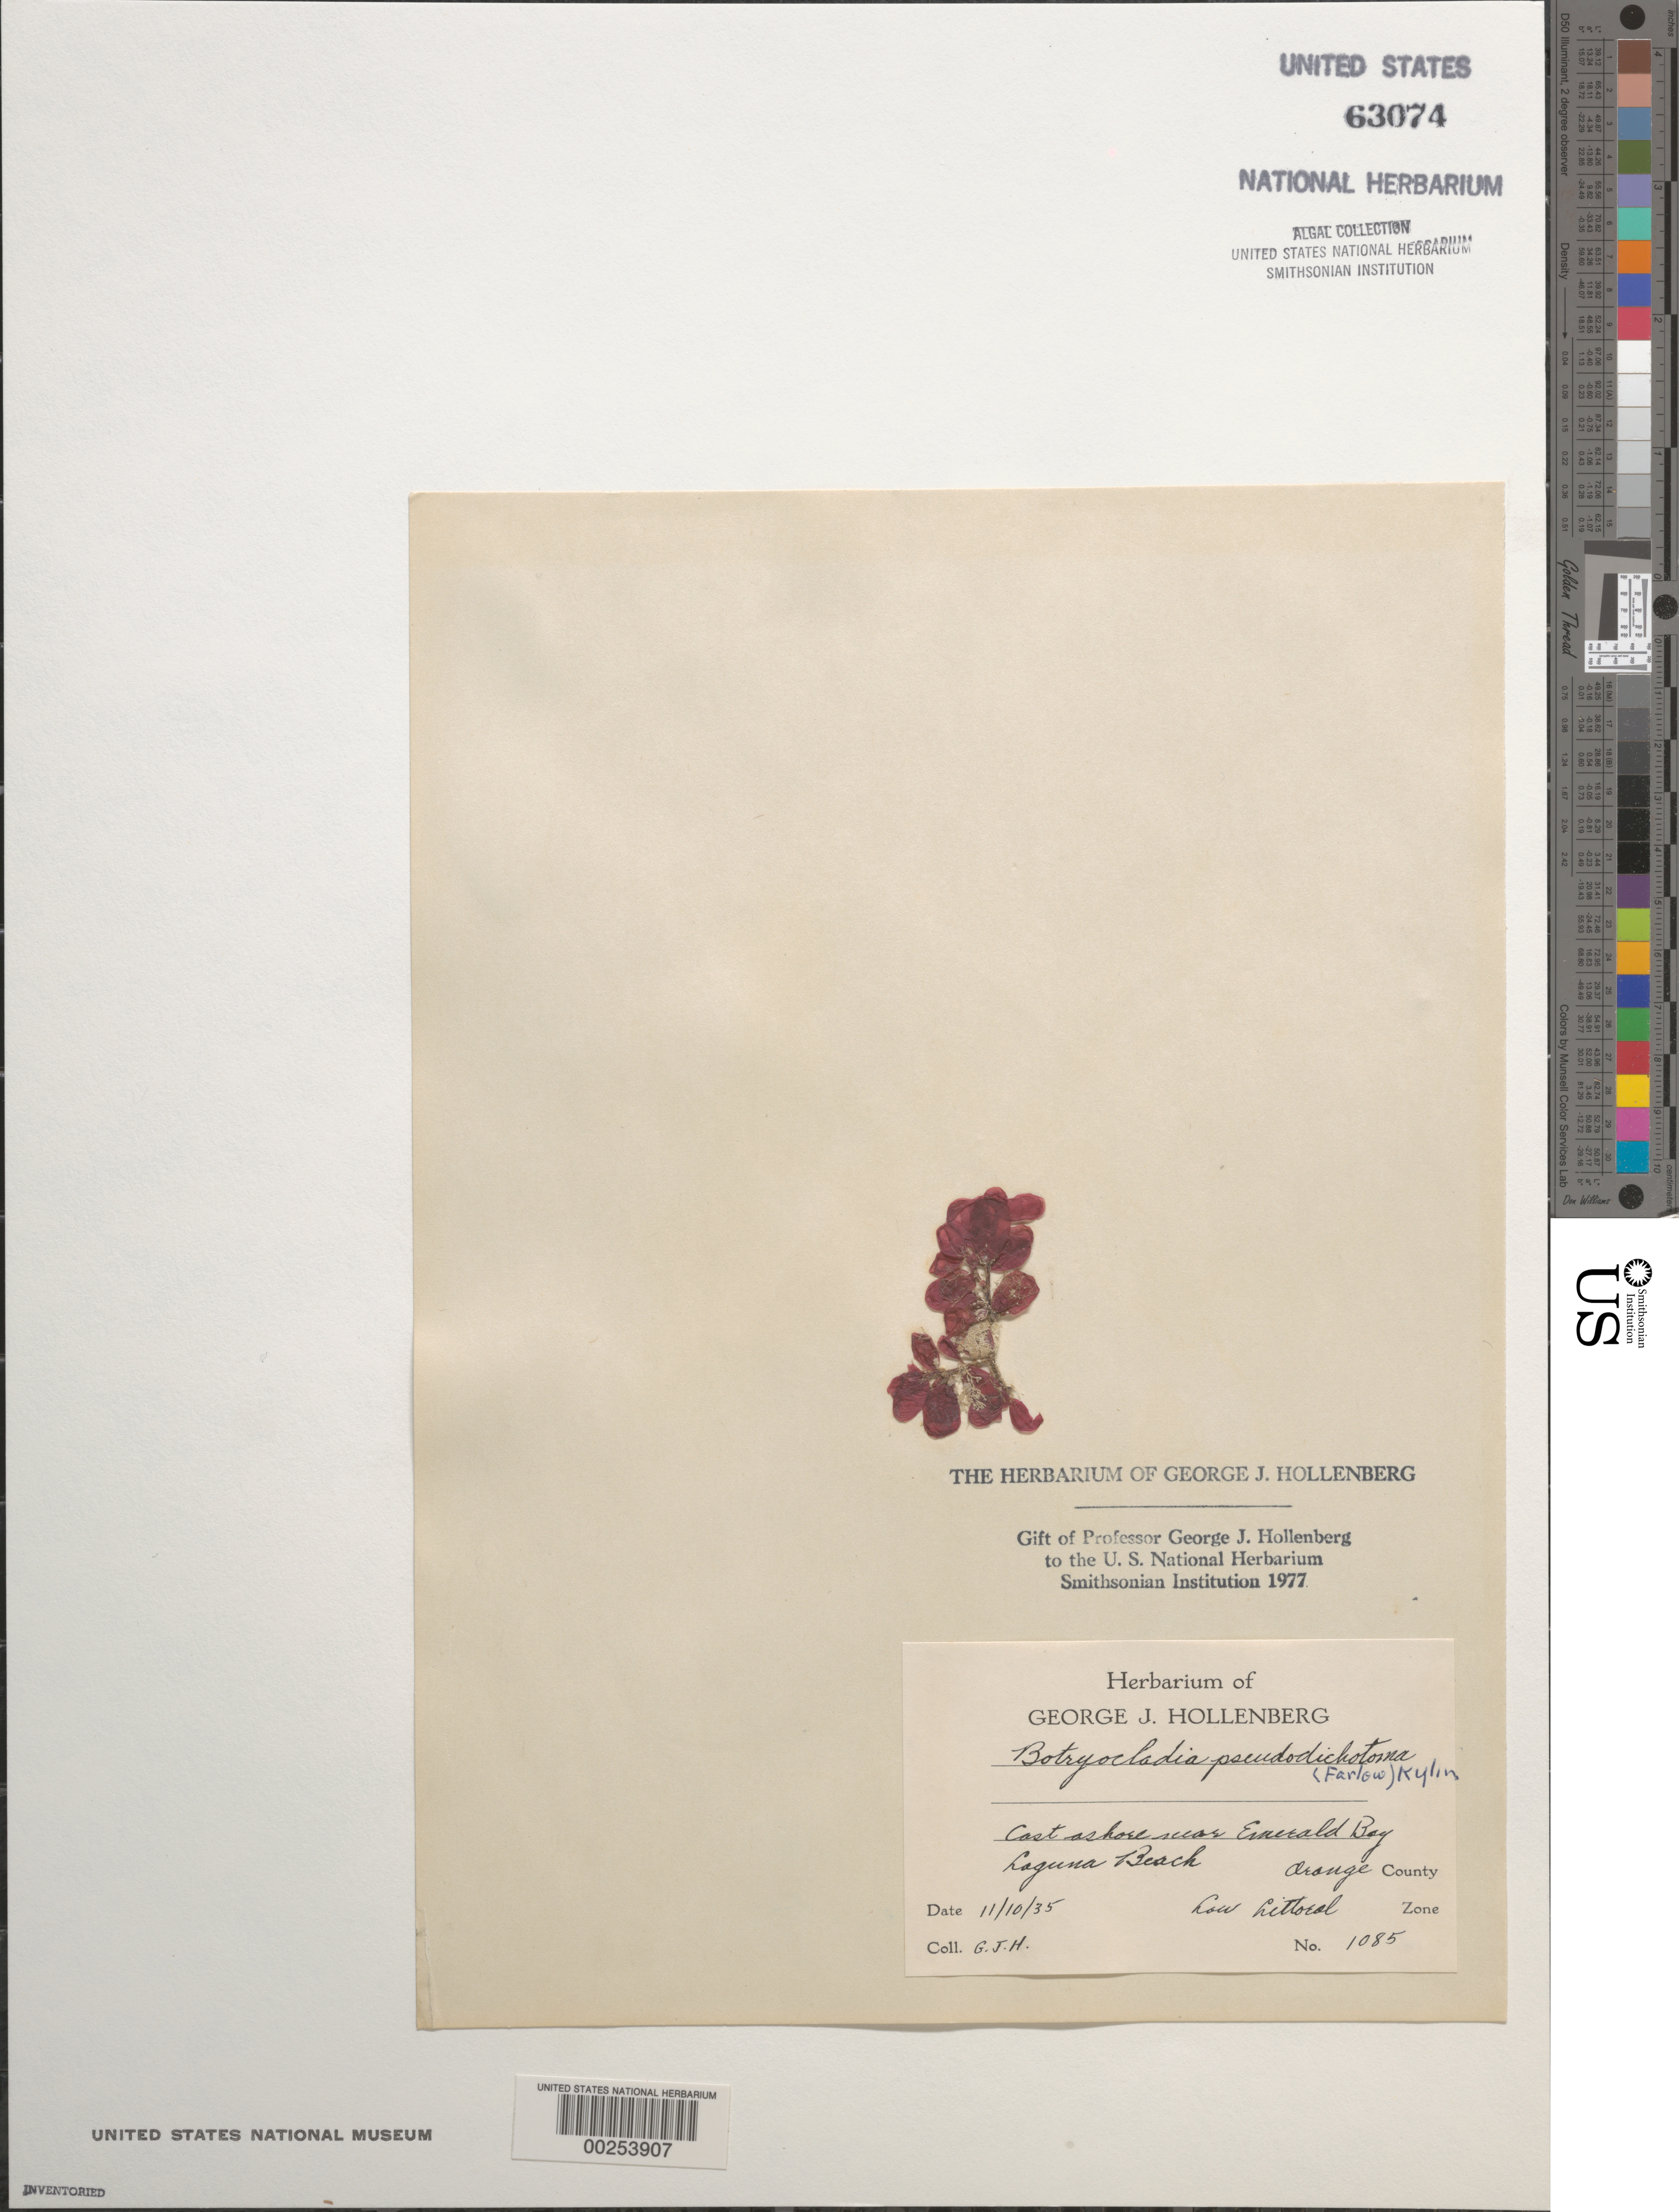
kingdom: Plantae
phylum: Rhodophyta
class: Florideophyceae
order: Rhodymeniales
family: Rhodymeniaceae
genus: Botryocladia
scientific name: Botryocladia pseudodichotoma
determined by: Hollenberg, George J.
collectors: G. Hollenberg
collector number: GJH 1085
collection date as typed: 10 Nov 1935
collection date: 1935-11-10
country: United States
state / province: California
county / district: Orange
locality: Laguna Beach, near Emerald Bay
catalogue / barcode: US 63074